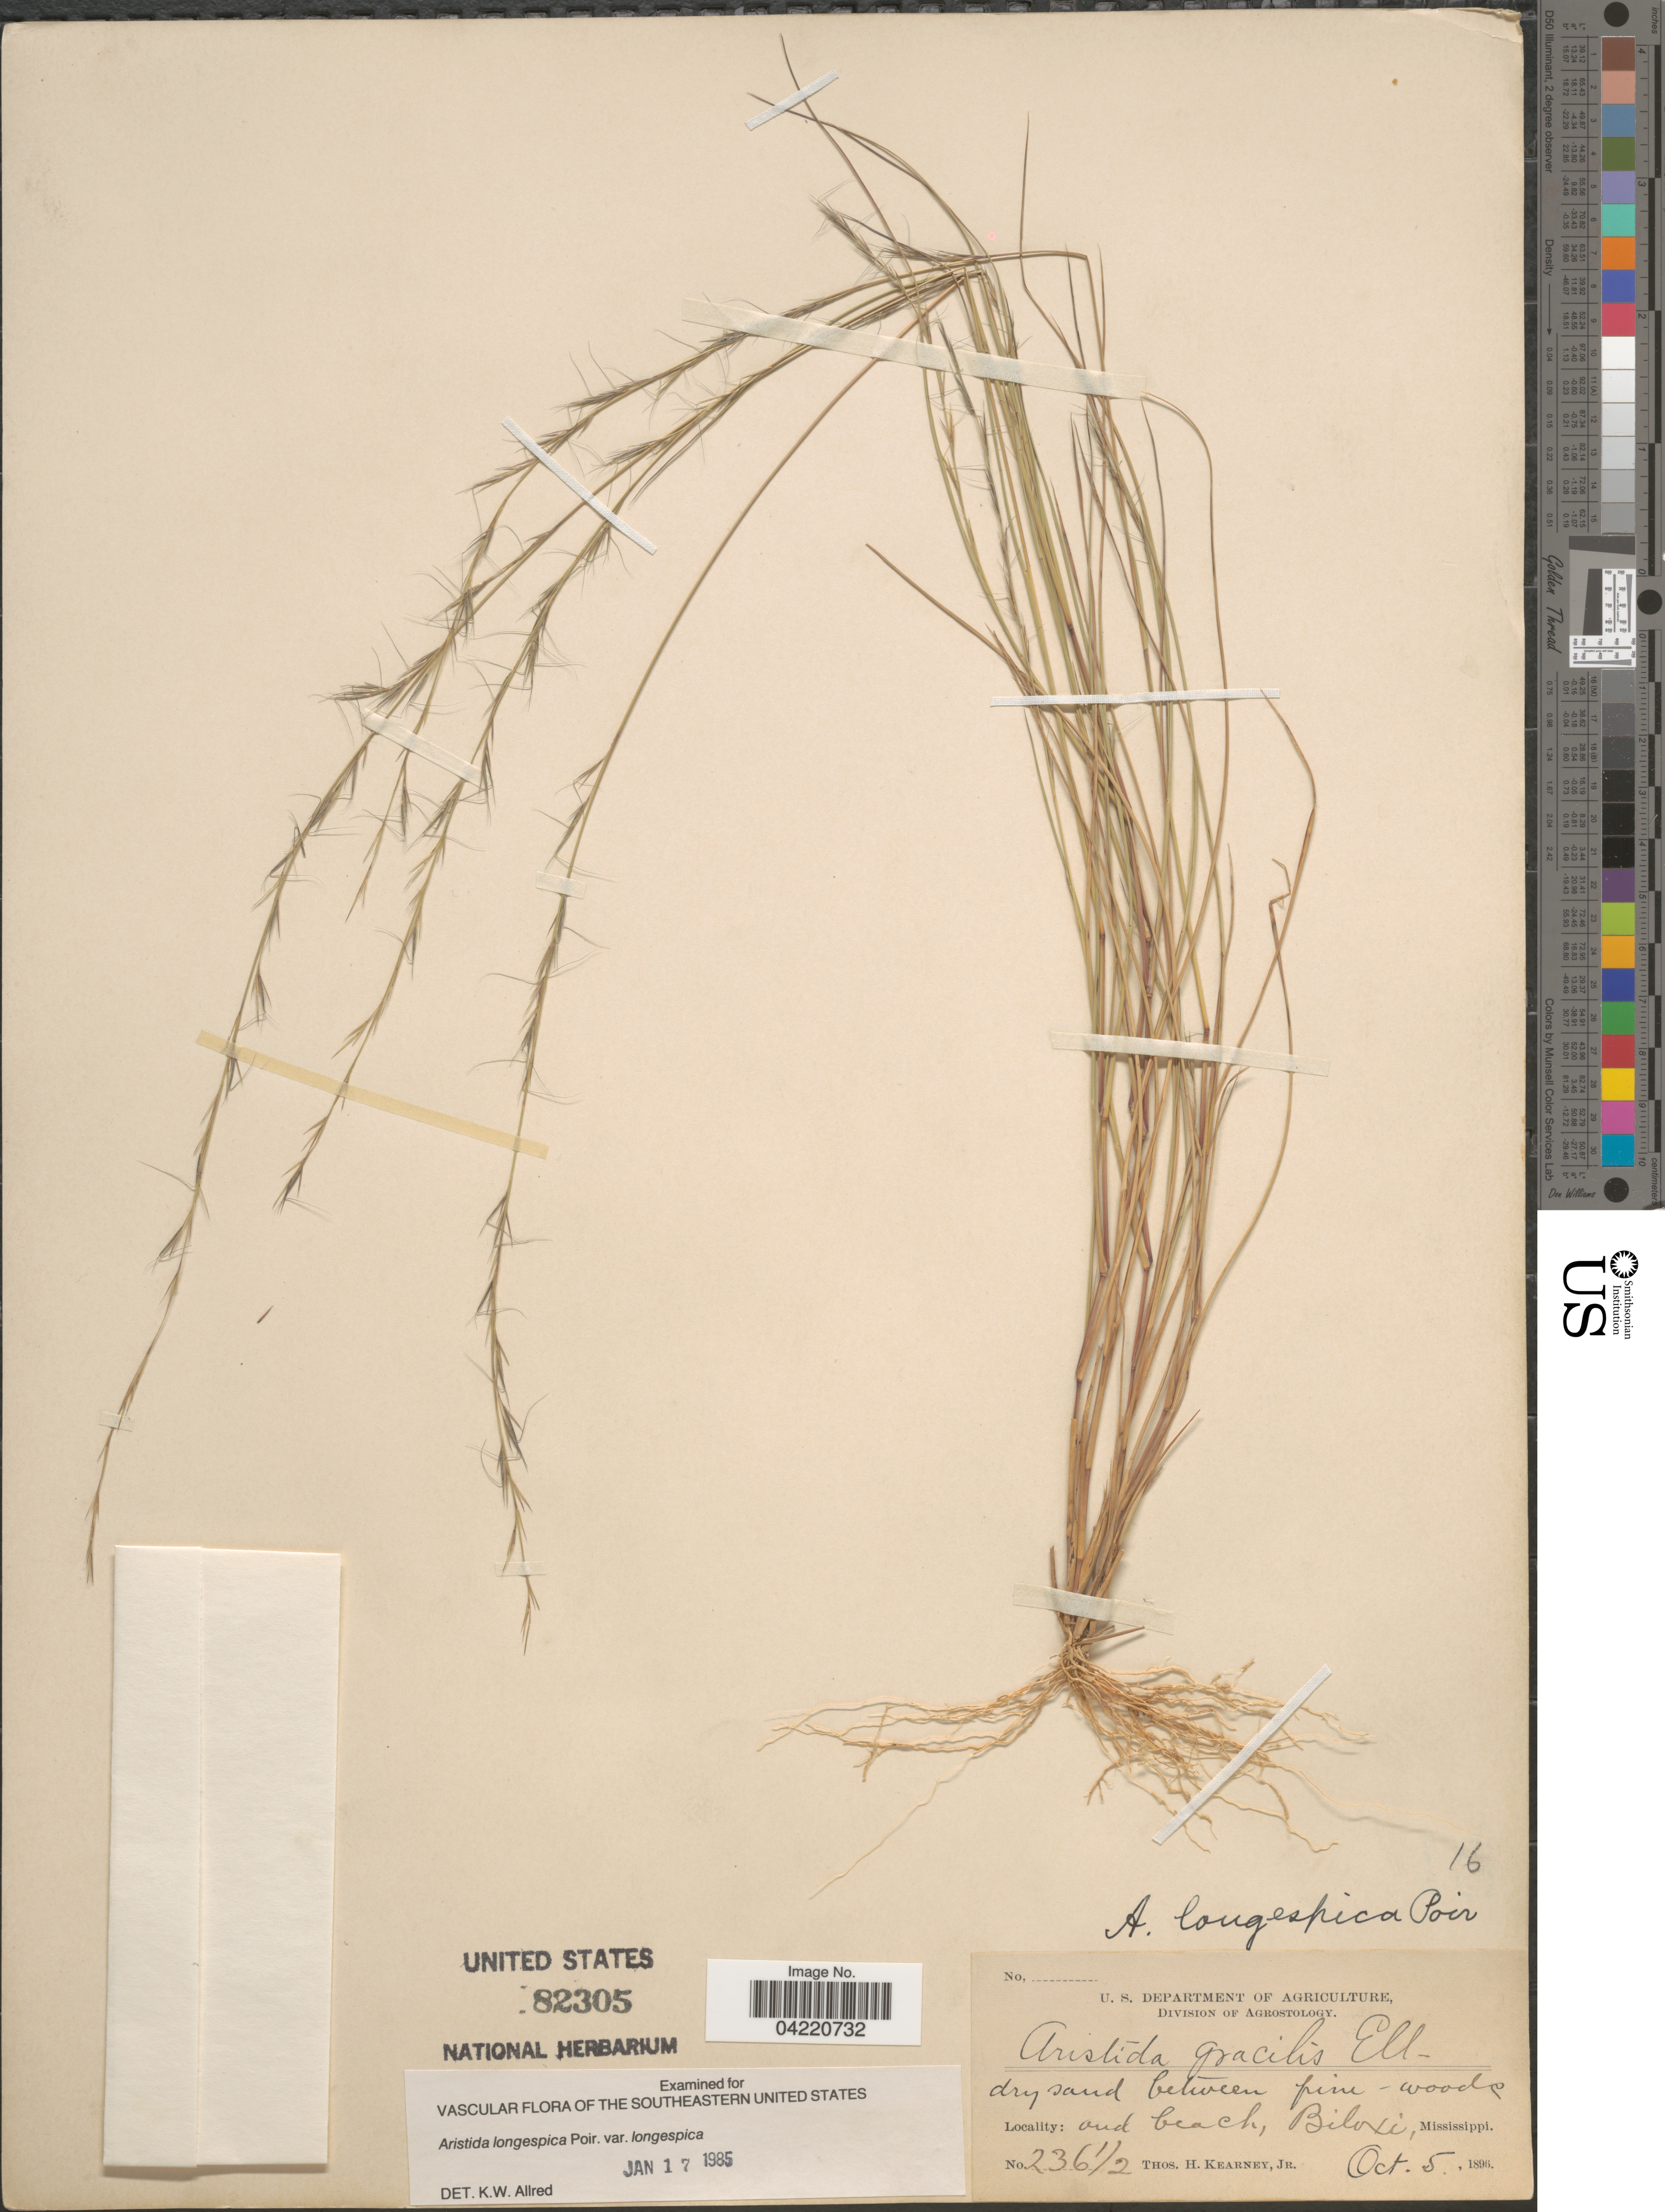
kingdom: Plantae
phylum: Tracheophyta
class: Liliopsida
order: Poales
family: Poaceae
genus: Aristida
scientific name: Aristida longespica var. longespica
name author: Poir.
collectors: T. H. Kearney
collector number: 236½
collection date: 1896-10-05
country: United States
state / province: Mississippi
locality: Dry sand between pine-woods and beach, Biloxi.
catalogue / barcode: US 82305